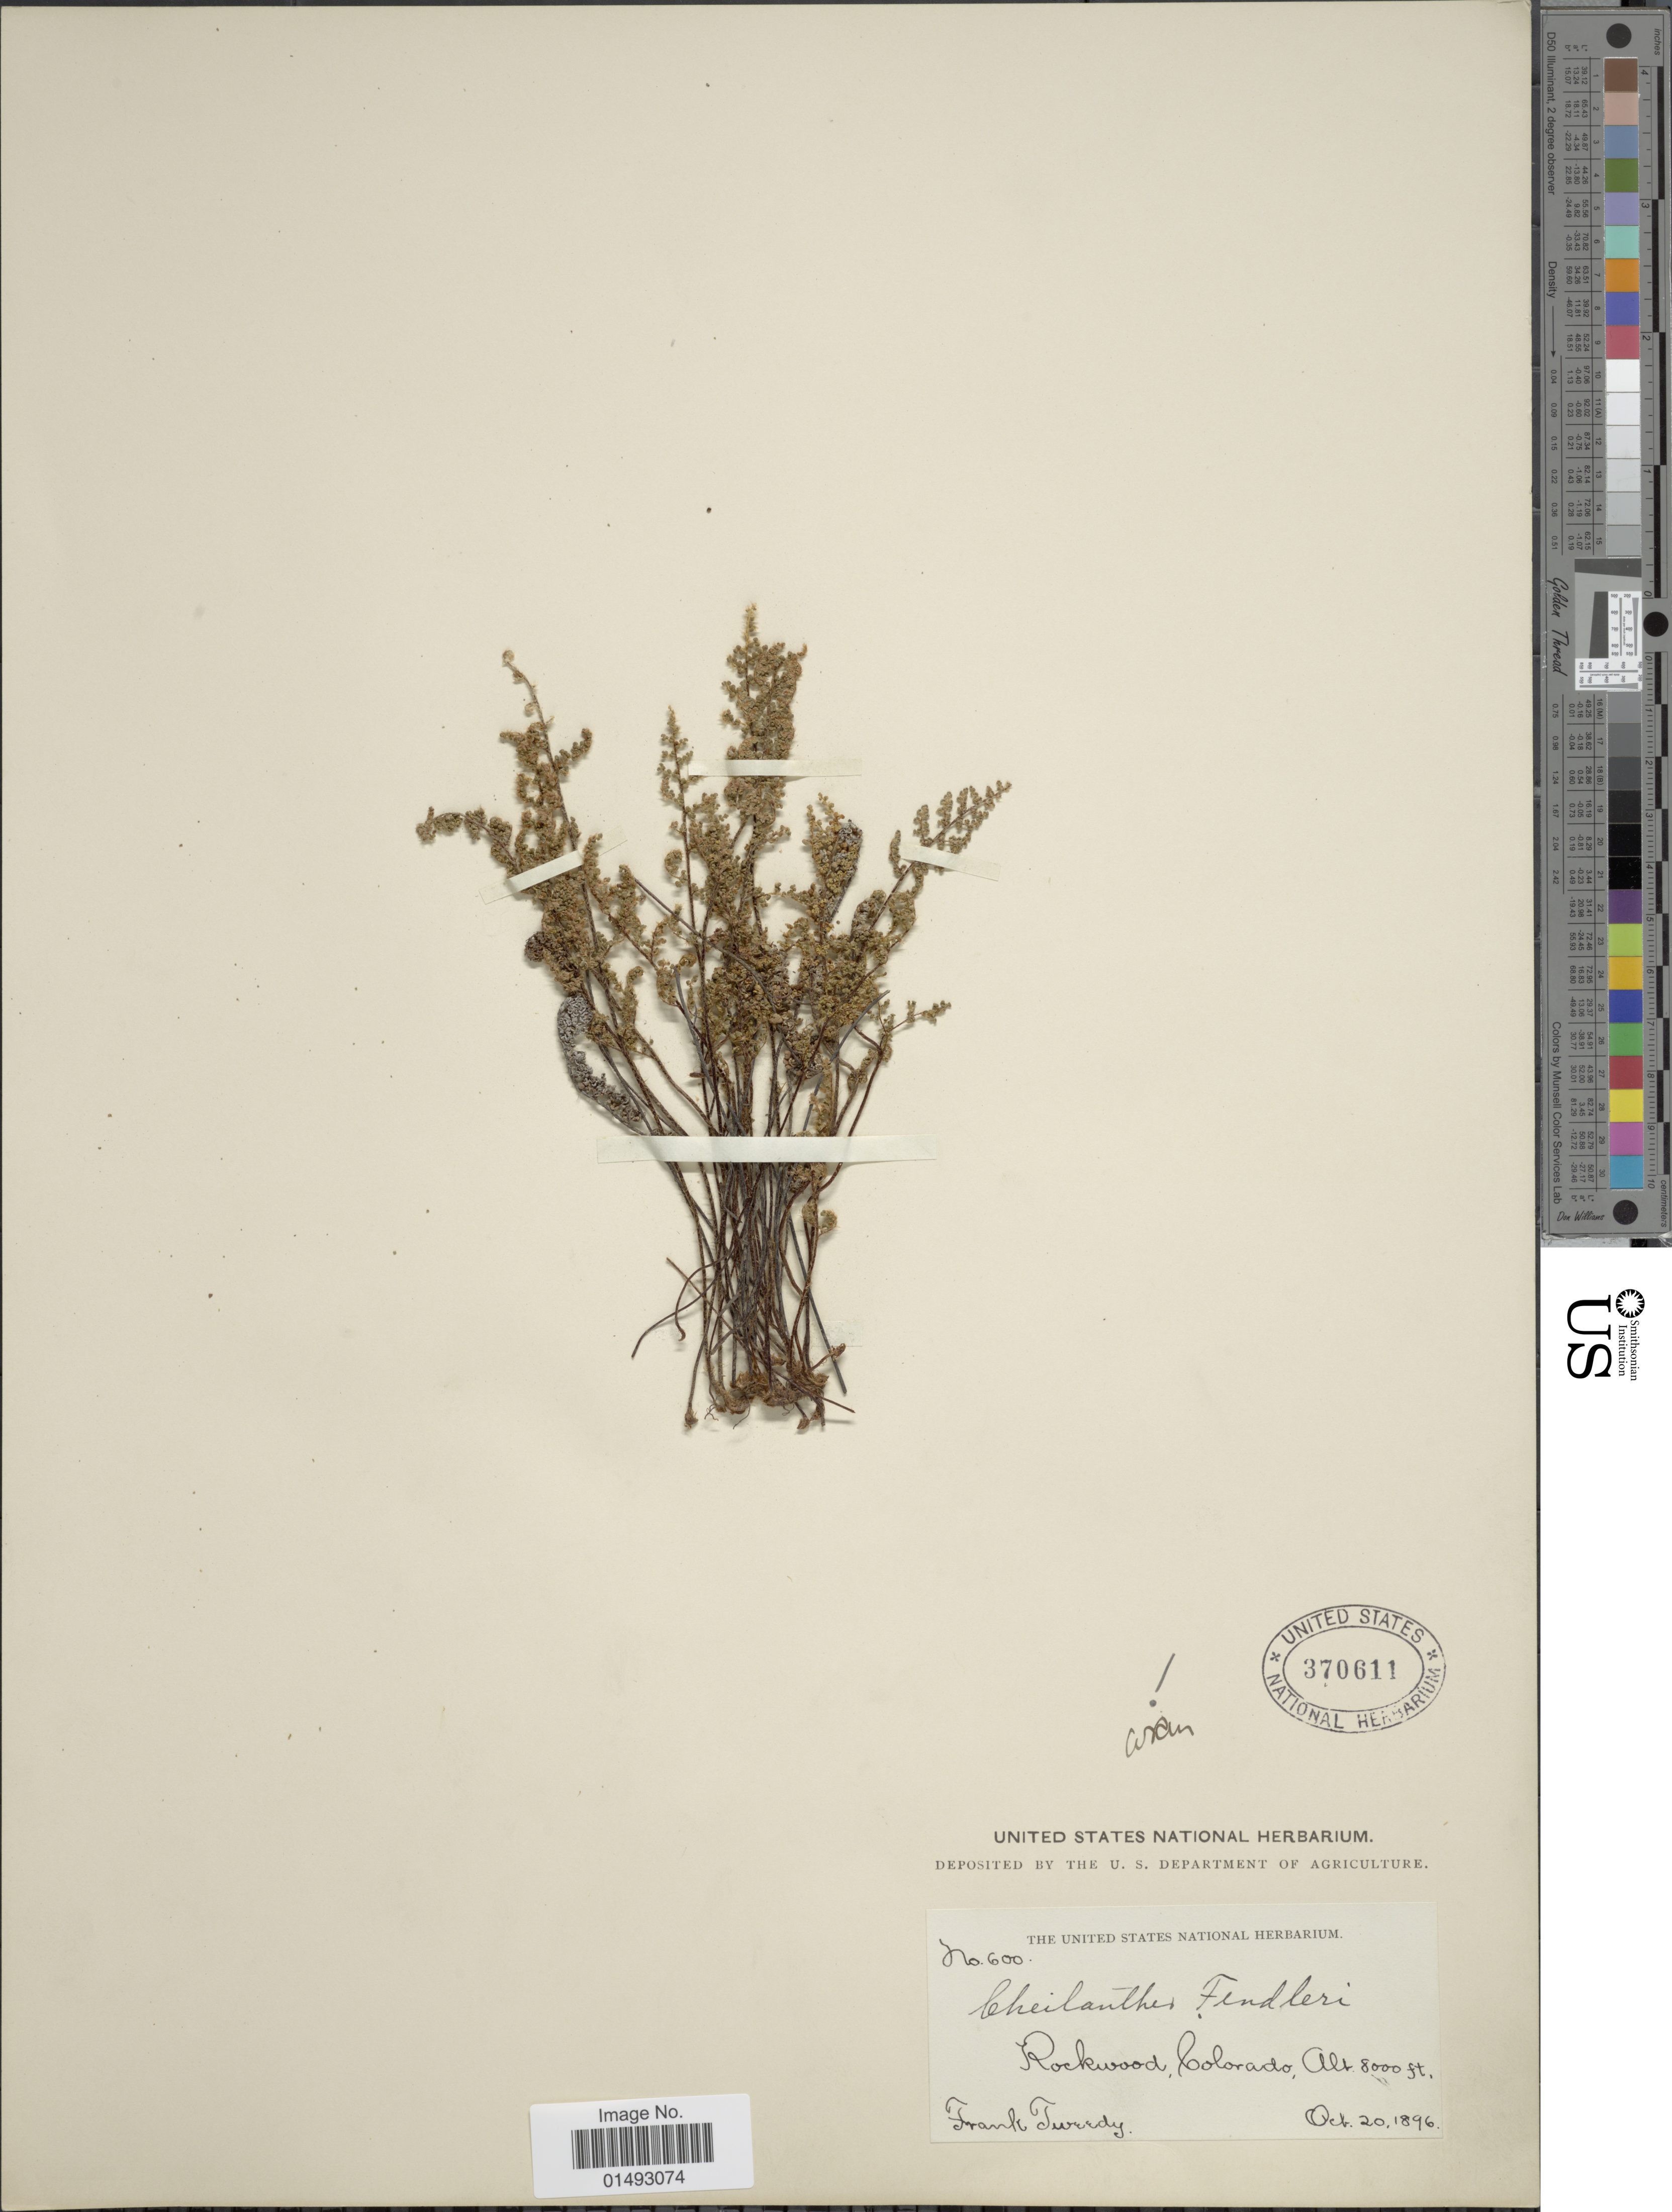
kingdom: Plantae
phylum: Tracheophyta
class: Polypodiopsida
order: Polypodiales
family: Pteridaceae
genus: Myriopteris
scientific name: Myriopteris fendleri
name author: (Hook.) E. Fourn.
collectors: F. Tweedy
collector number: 600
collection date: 1896-10-20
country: United States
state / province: Colorado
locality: Rockwood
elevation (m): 2438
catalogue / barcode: US 370611